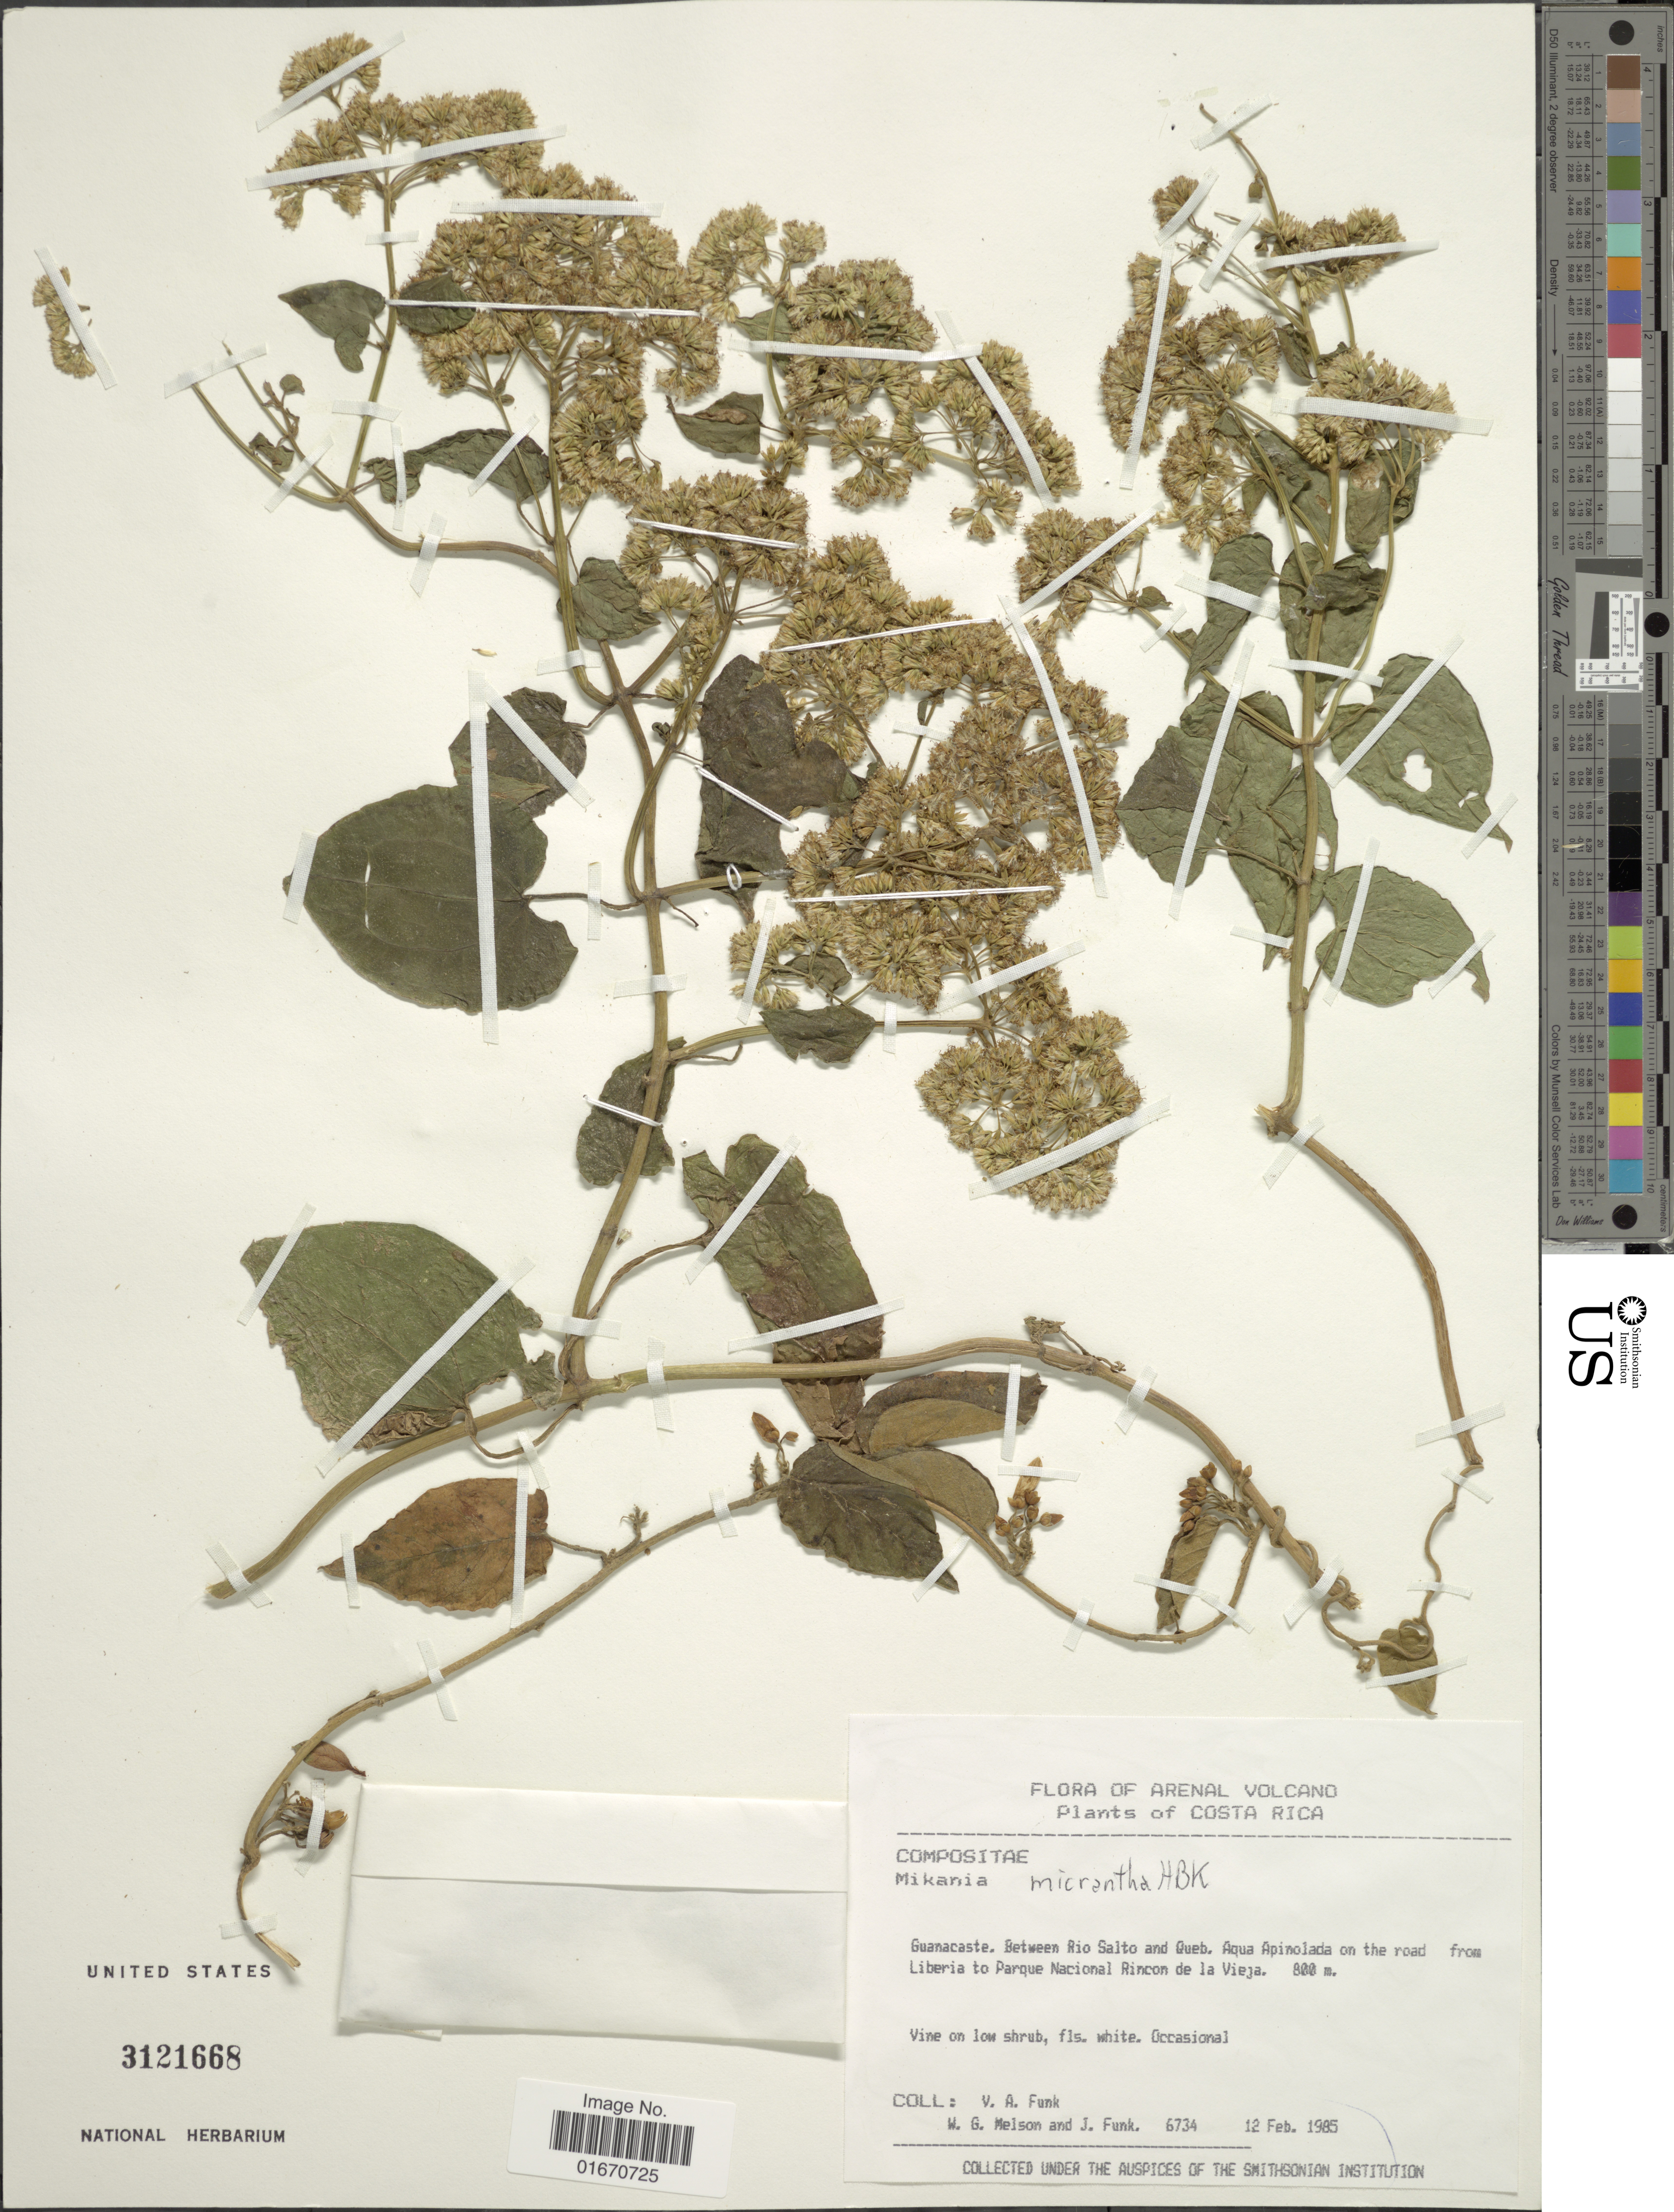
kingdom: Plantae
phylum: Tracheophyta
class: Magnoliopsida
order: Asterales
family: Asteraceae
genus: Mikania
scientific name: Mikania micrantha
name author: Kunth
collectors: V. Funk, W. Melson & J. Funk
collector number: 6734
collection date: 1985-02-12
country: Costa Rica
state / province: Guanacaste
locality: Between Rio Salto and Queb. Aqua Apinolada on the road from Liberia to Parque Nacional Rincon de la Vieja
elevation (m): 800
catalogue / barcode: US 3121668